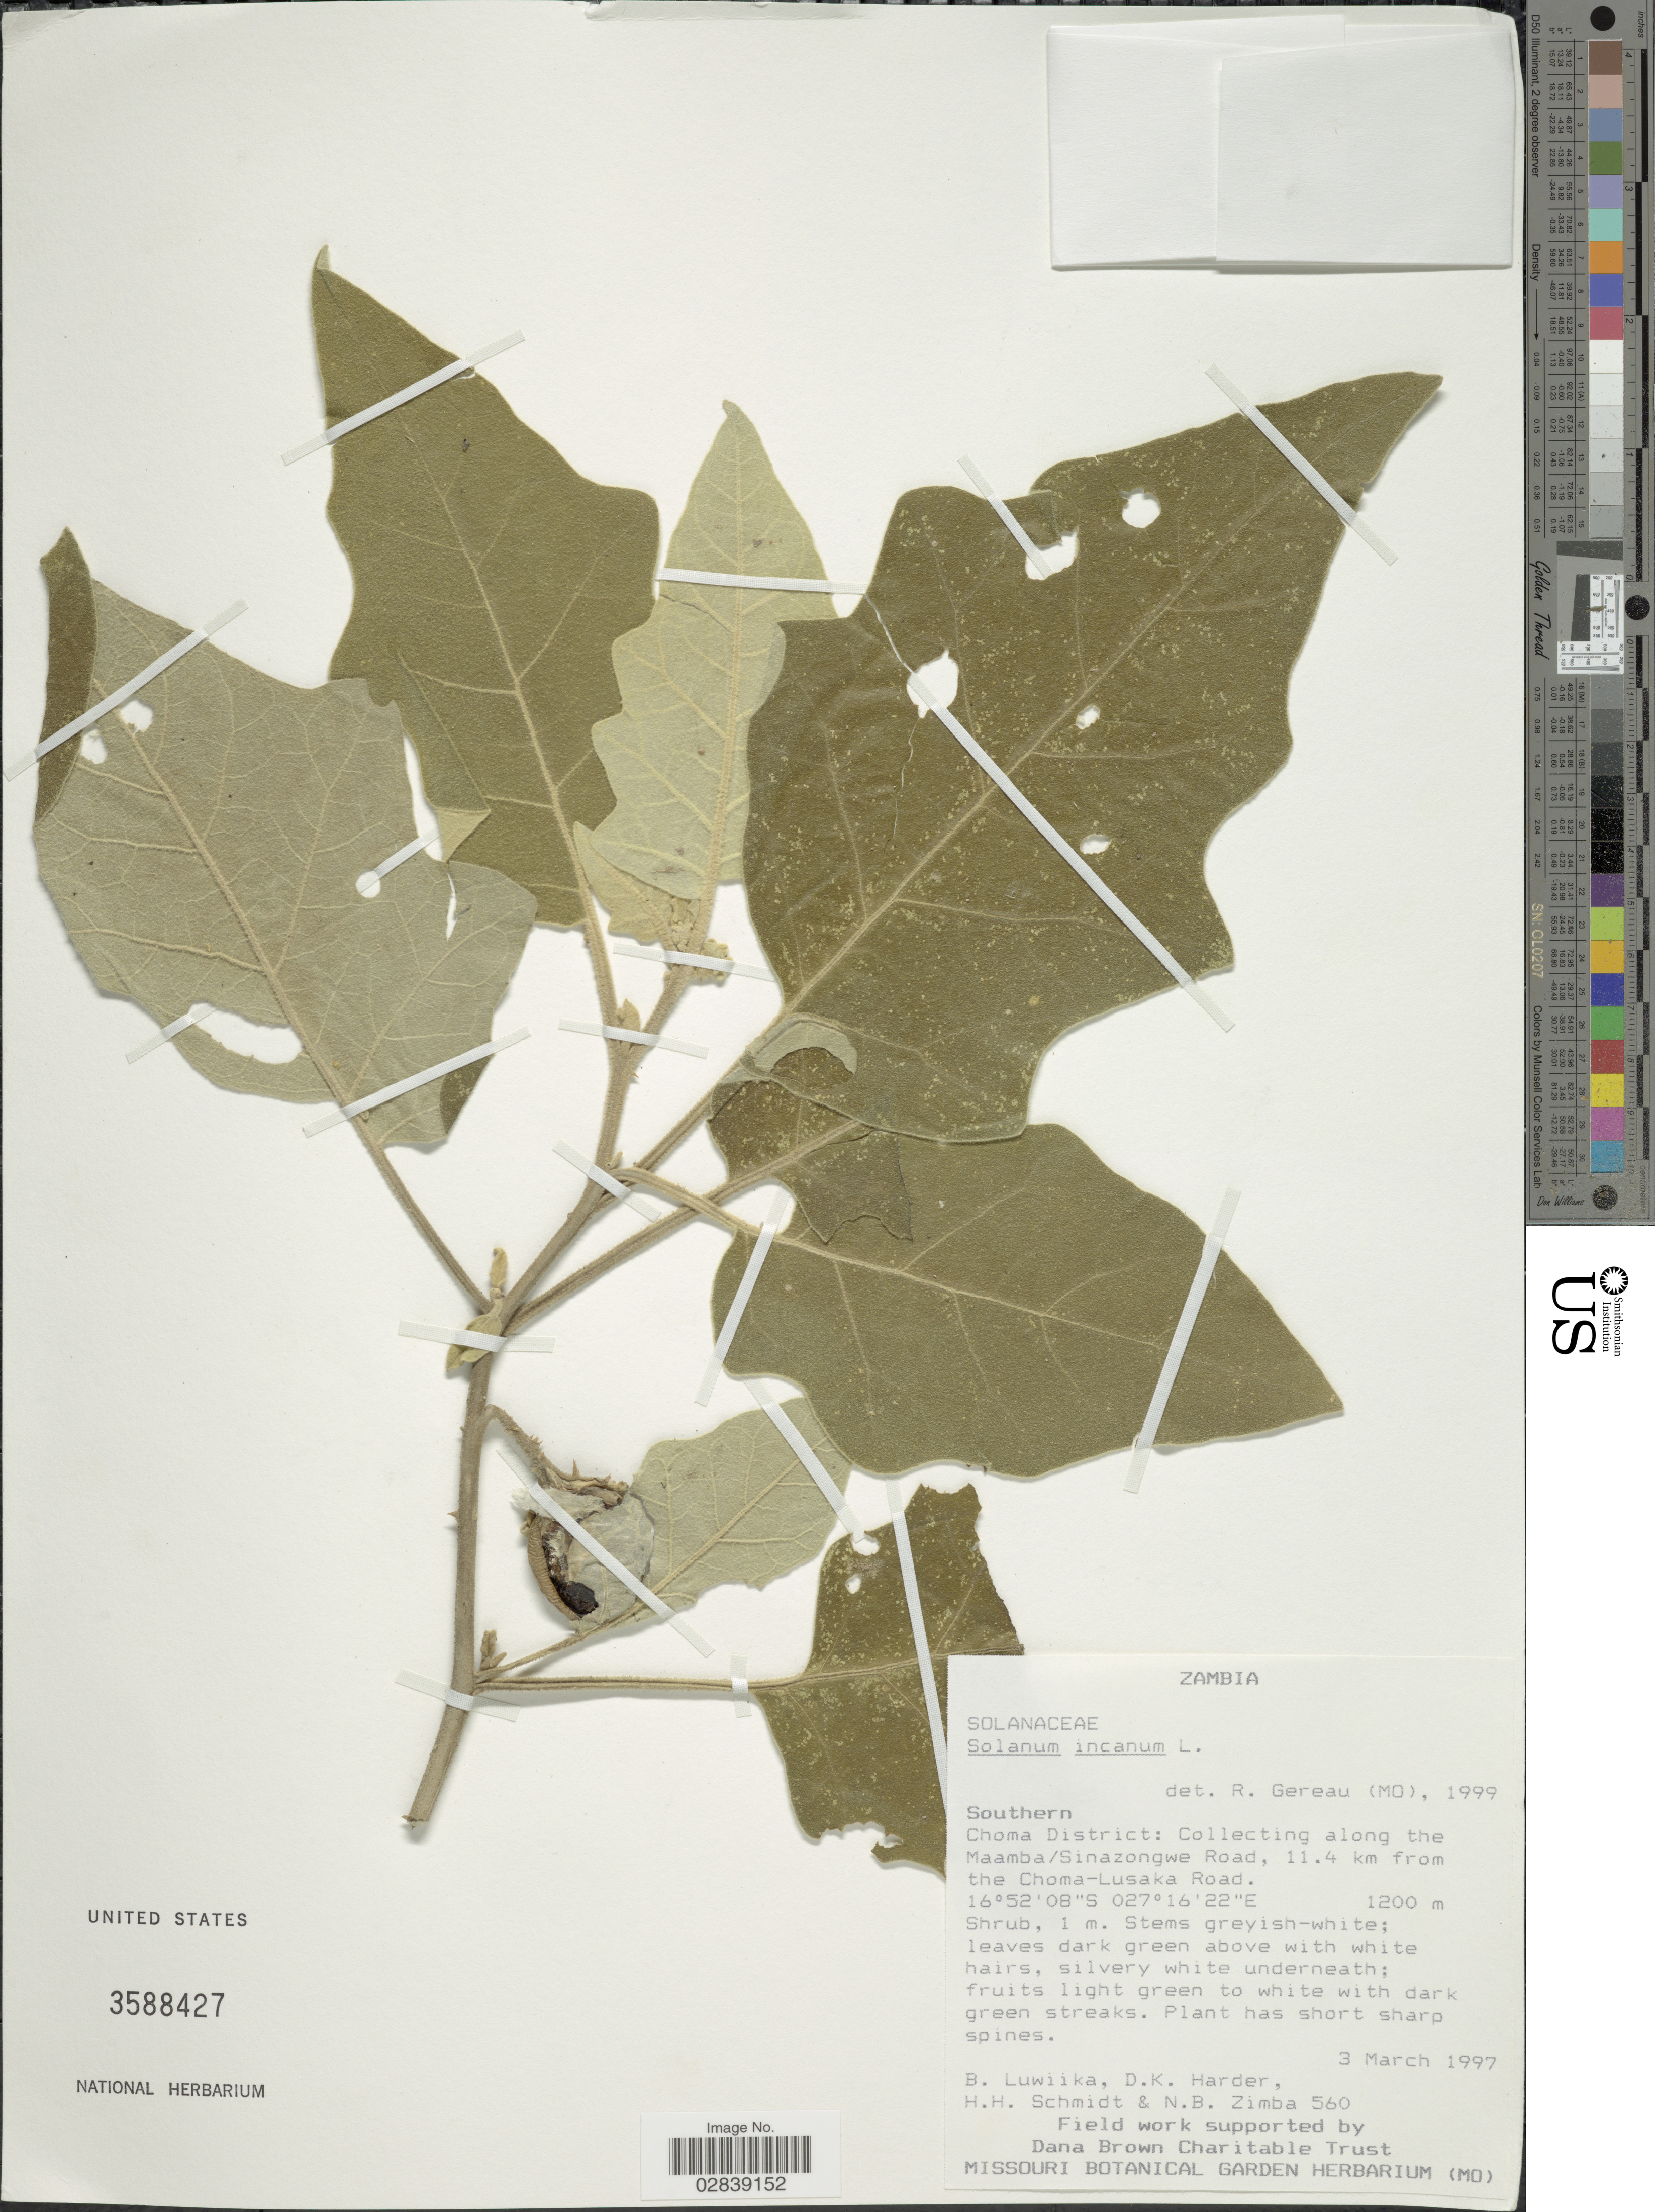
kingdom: Plantae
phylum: Tracheophyta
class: Magnoliopsida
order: Solanales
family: Solanaceae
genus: Solanum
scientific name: Solanum incanum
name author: L.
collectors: B. Luwiika, D. Harder, H. H. Schmidt & N. B. Zimba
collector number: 560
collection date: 1997-03-03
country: Zambia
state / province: Southern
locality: Choma District: Collecting along the Maamba/Sinazongwe Road, 11.4 km from the Choma-Lusaka Road.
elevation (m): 1200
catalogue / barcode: US 3588427